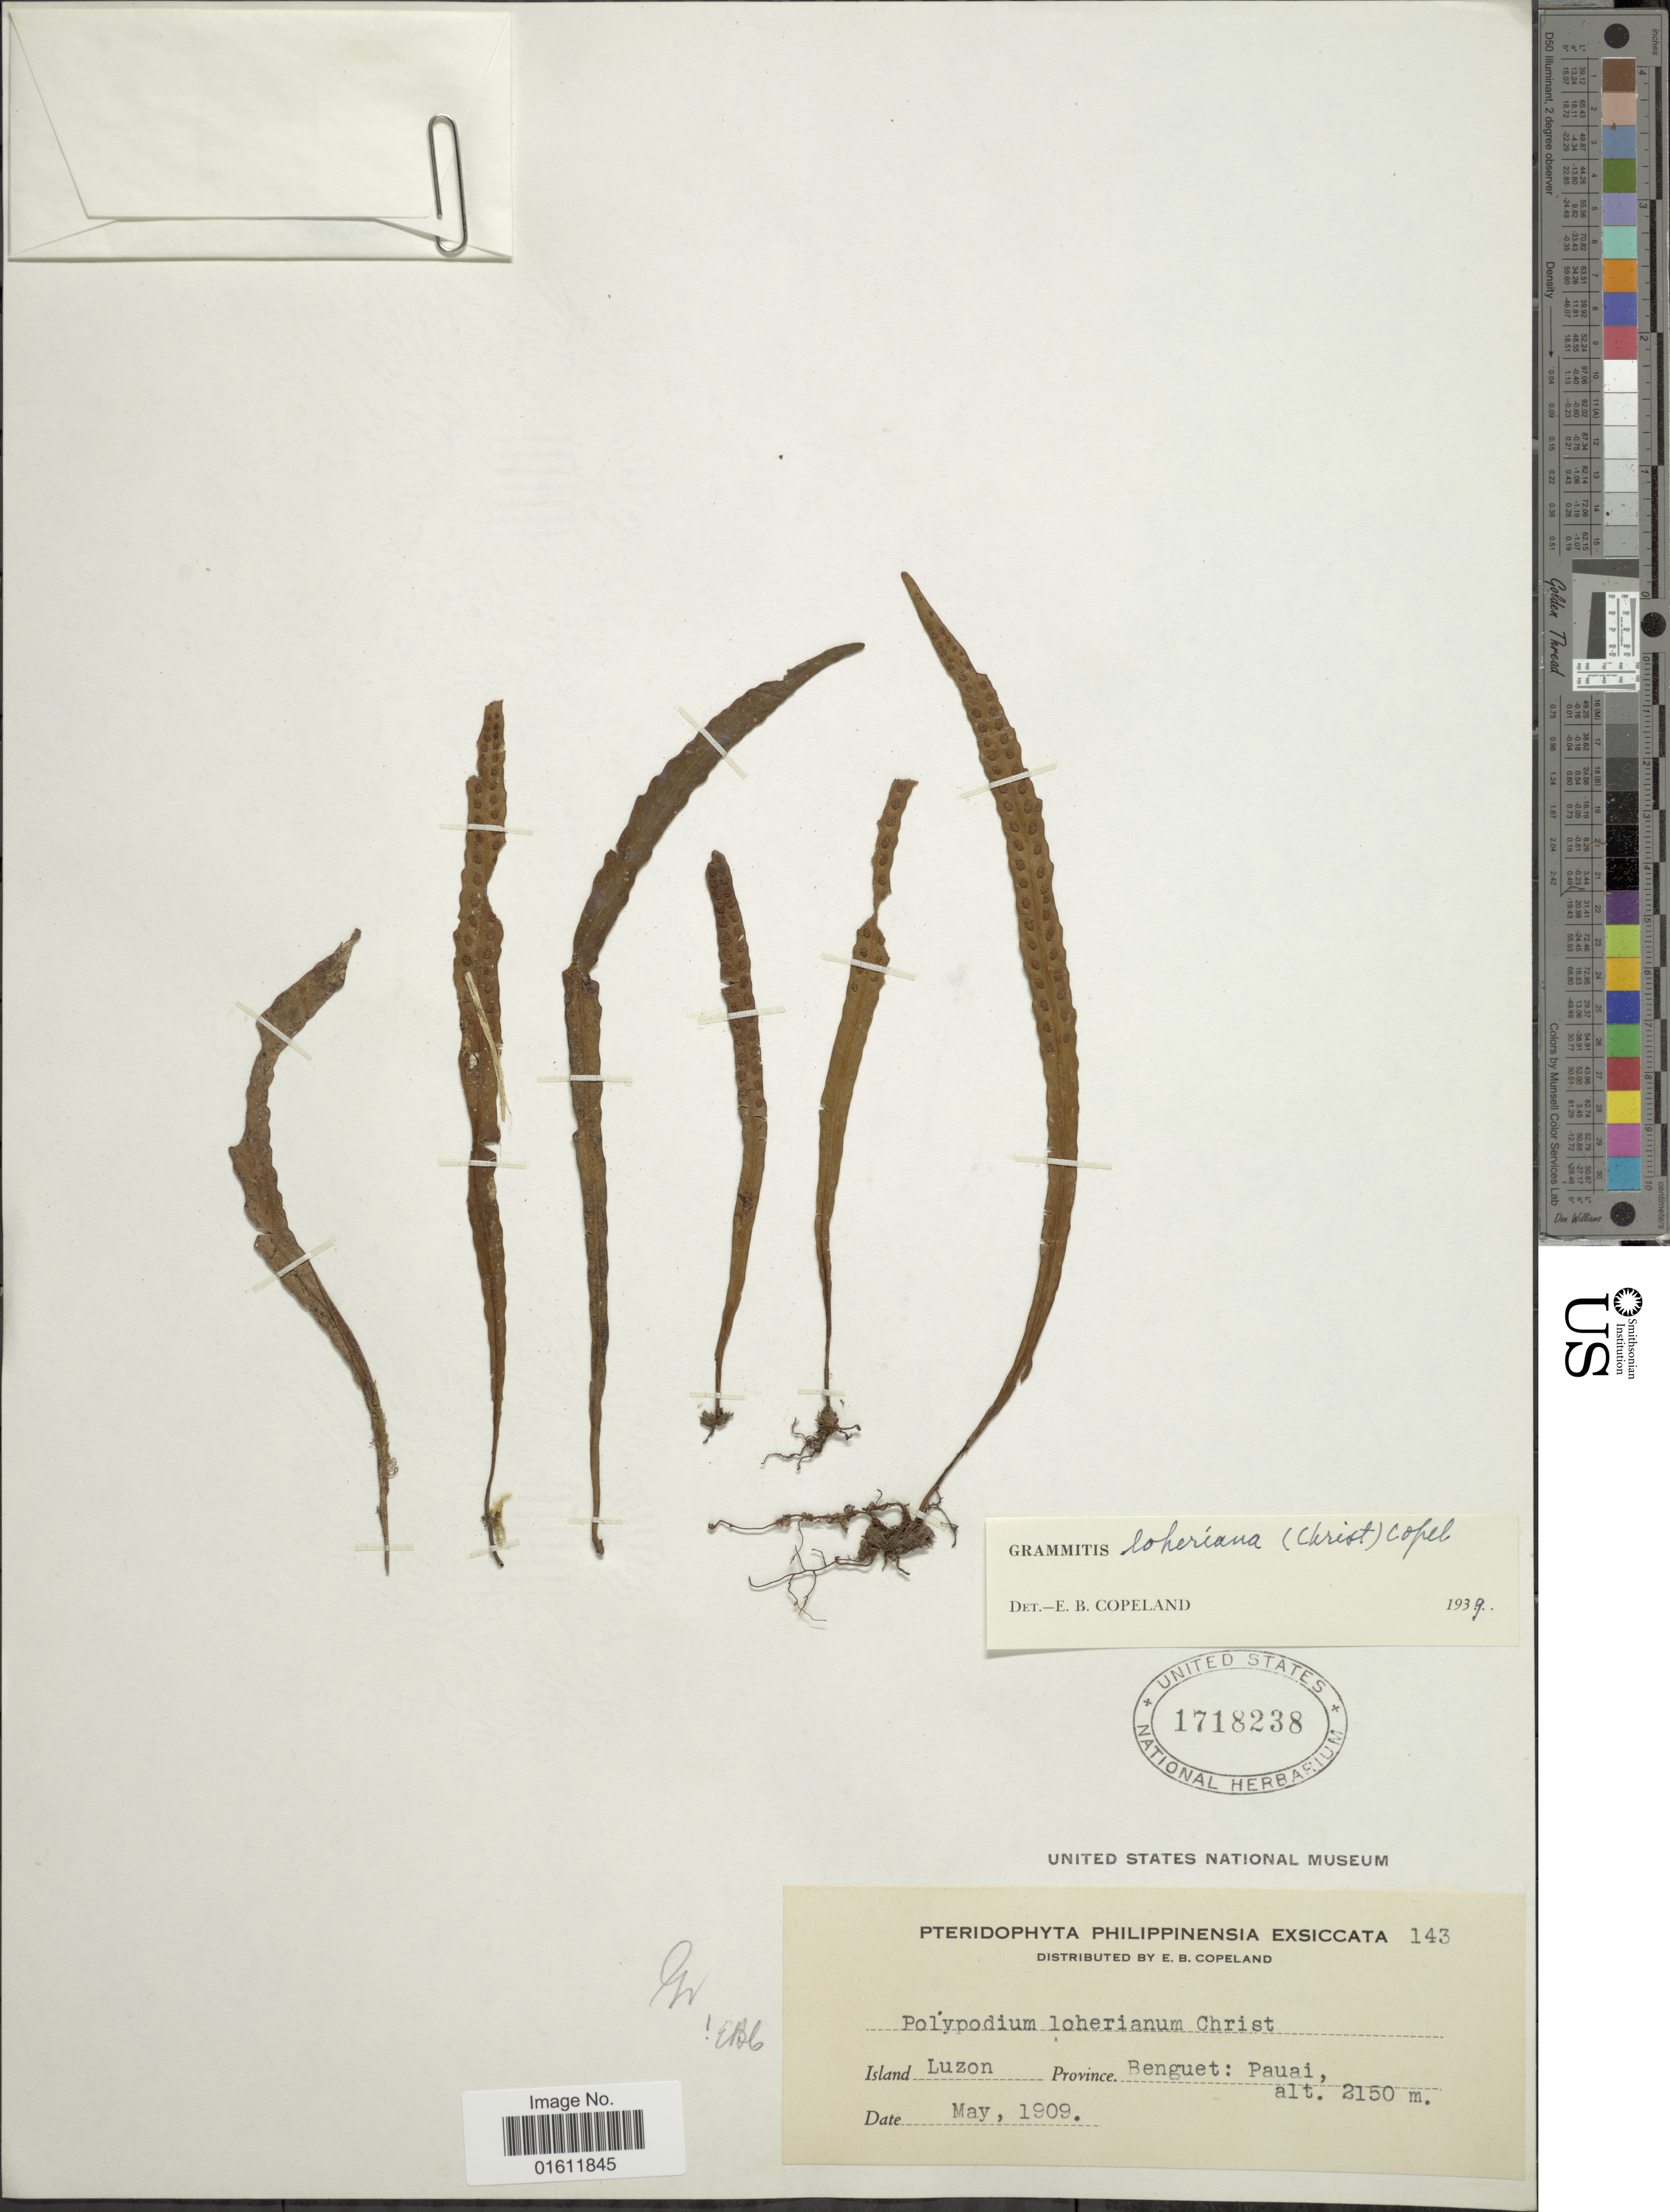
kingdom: Plantae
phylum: Tracheophyta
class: Polypodiopsida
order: Polypodiales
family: Polypodiaceae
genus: Themelium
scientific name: Themelium loherianum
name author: (Christ) Parris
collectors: E. B. Copeland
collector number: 143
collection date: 1909-05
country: Philippines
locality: Luzon, Benguet: Pauai.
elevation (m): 2150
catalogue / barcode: US 1718238